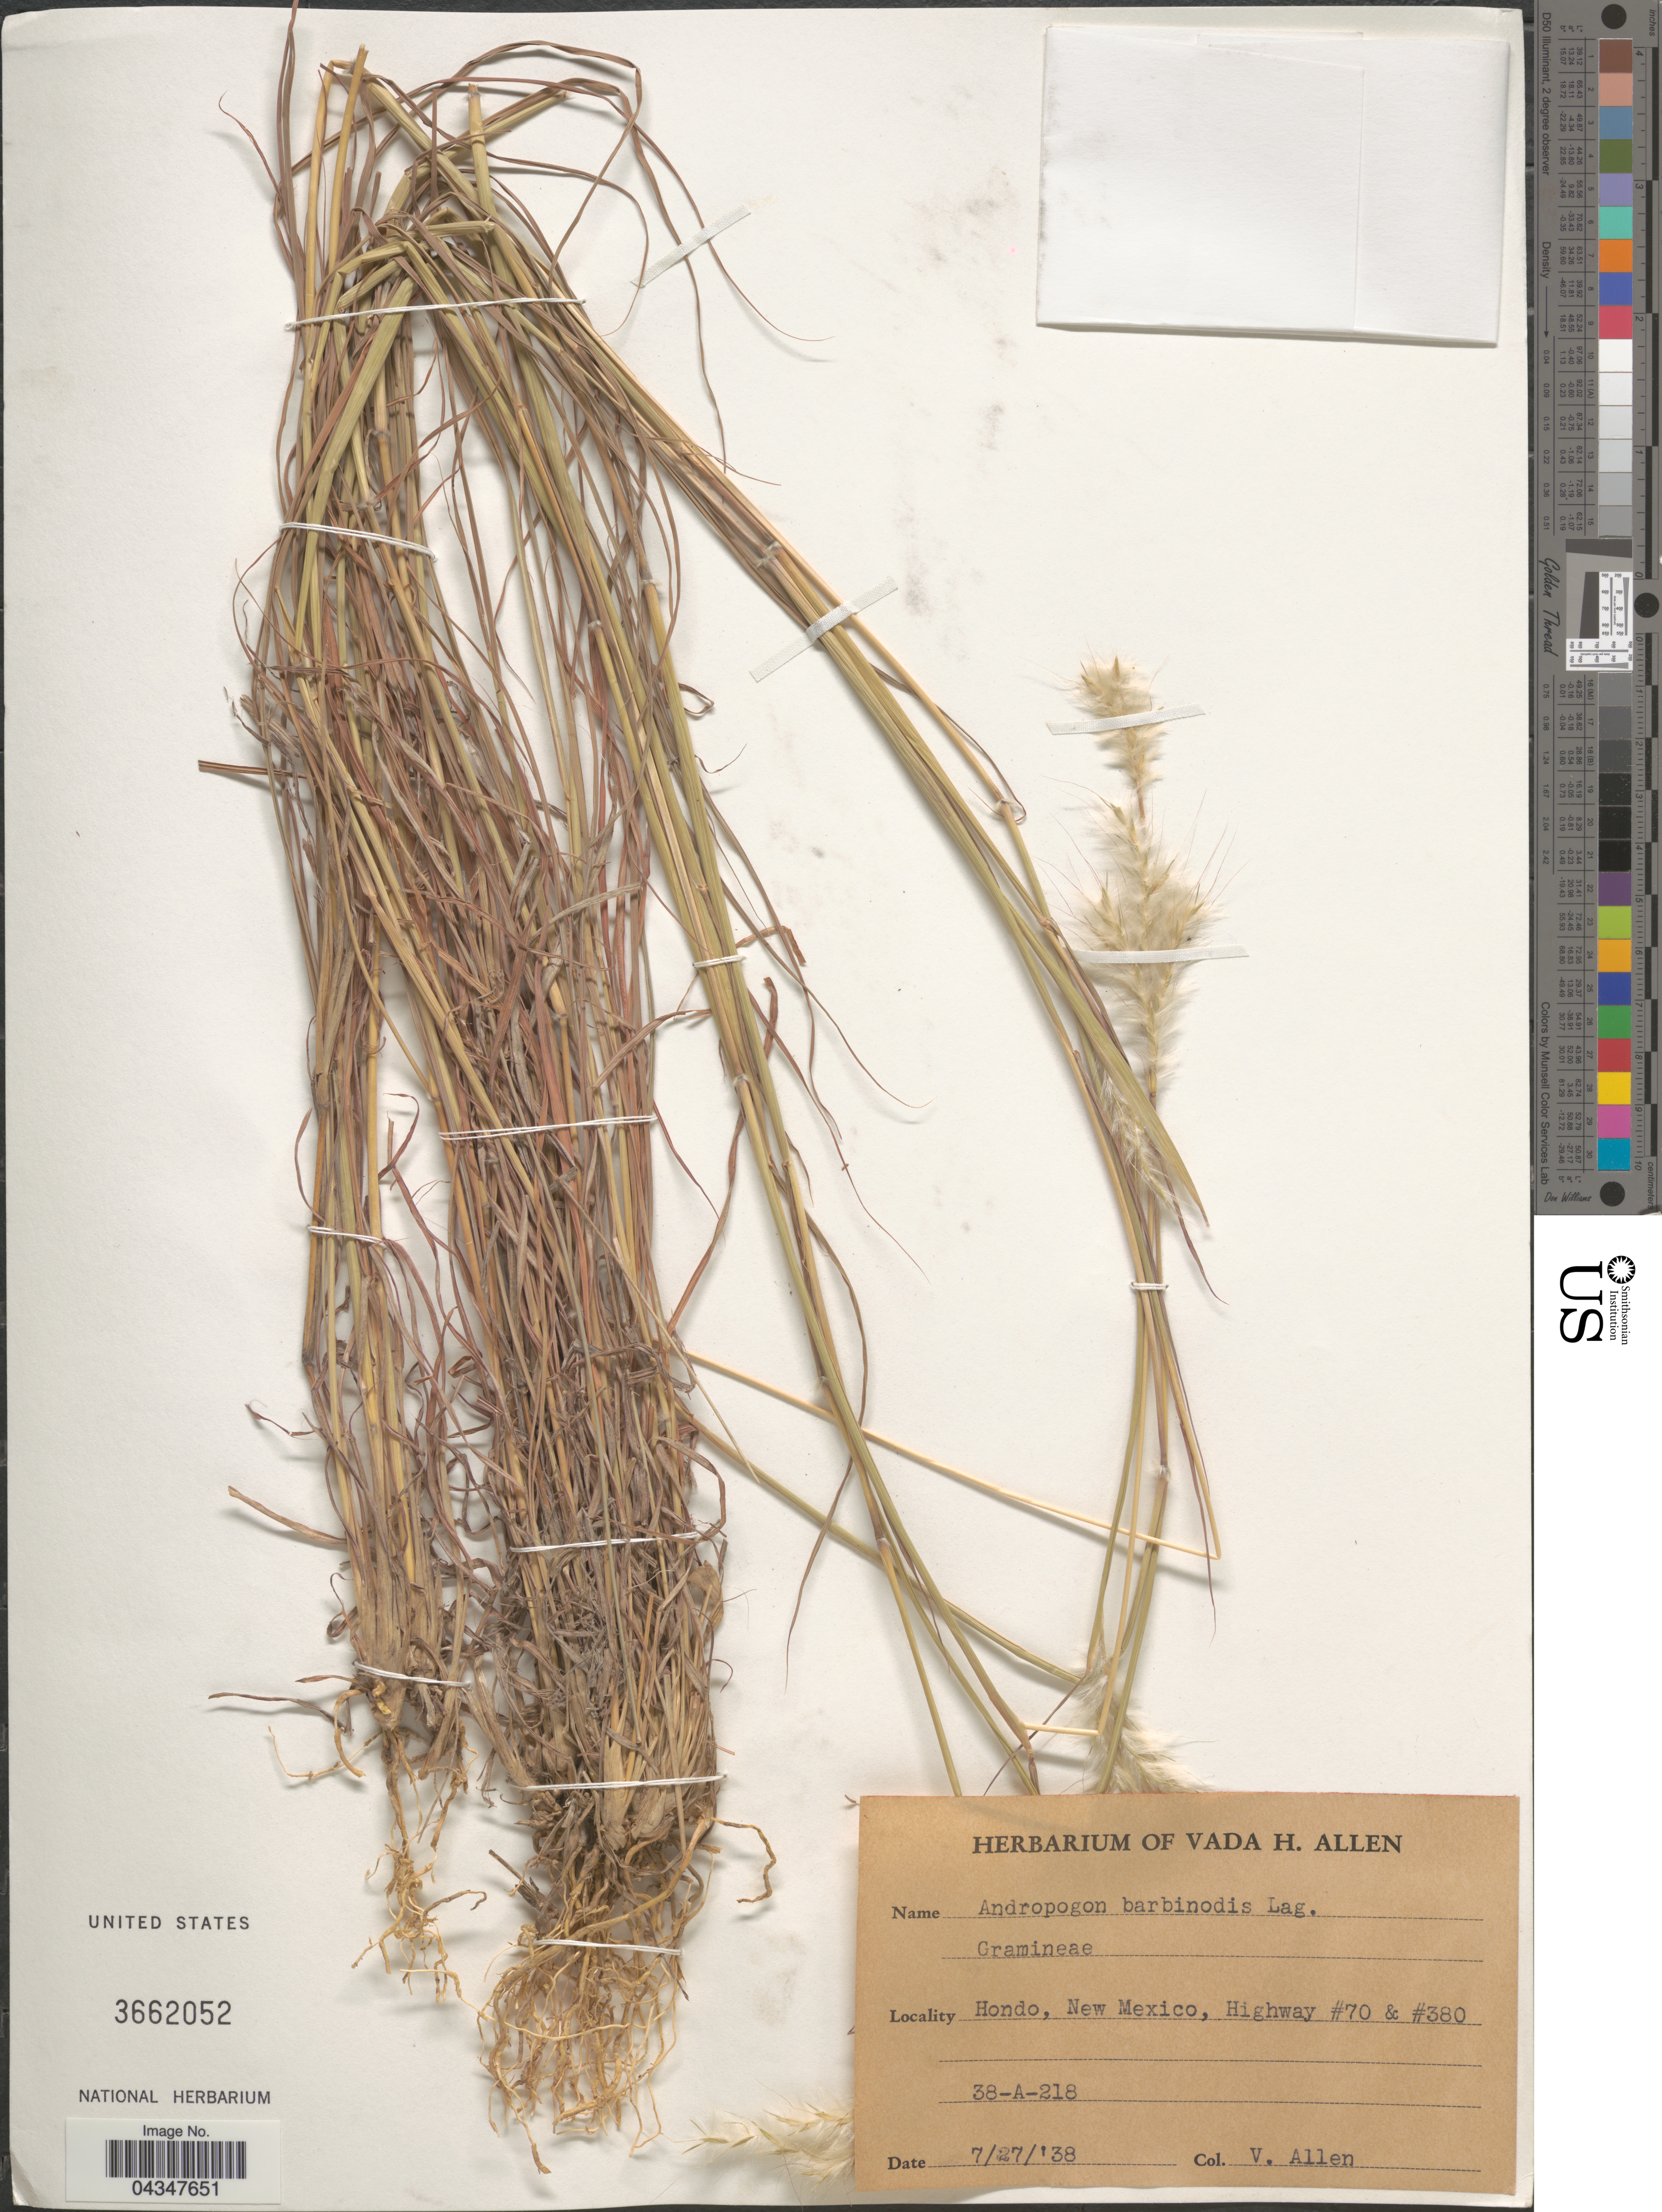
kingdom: Plantae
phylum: Tracheophyta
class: Liliopsida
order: Poales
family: Poaceae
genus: Bothriochloa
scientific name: Bothriochloa barbinodis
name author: (Lag.) Herter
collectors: V. Allen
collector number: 38-A-218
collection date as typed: Transcribed d/m/y: 27/7/38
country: United States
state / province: New Mexico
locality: Hondo, Highway #70 & #380.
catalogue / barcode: US 3662052